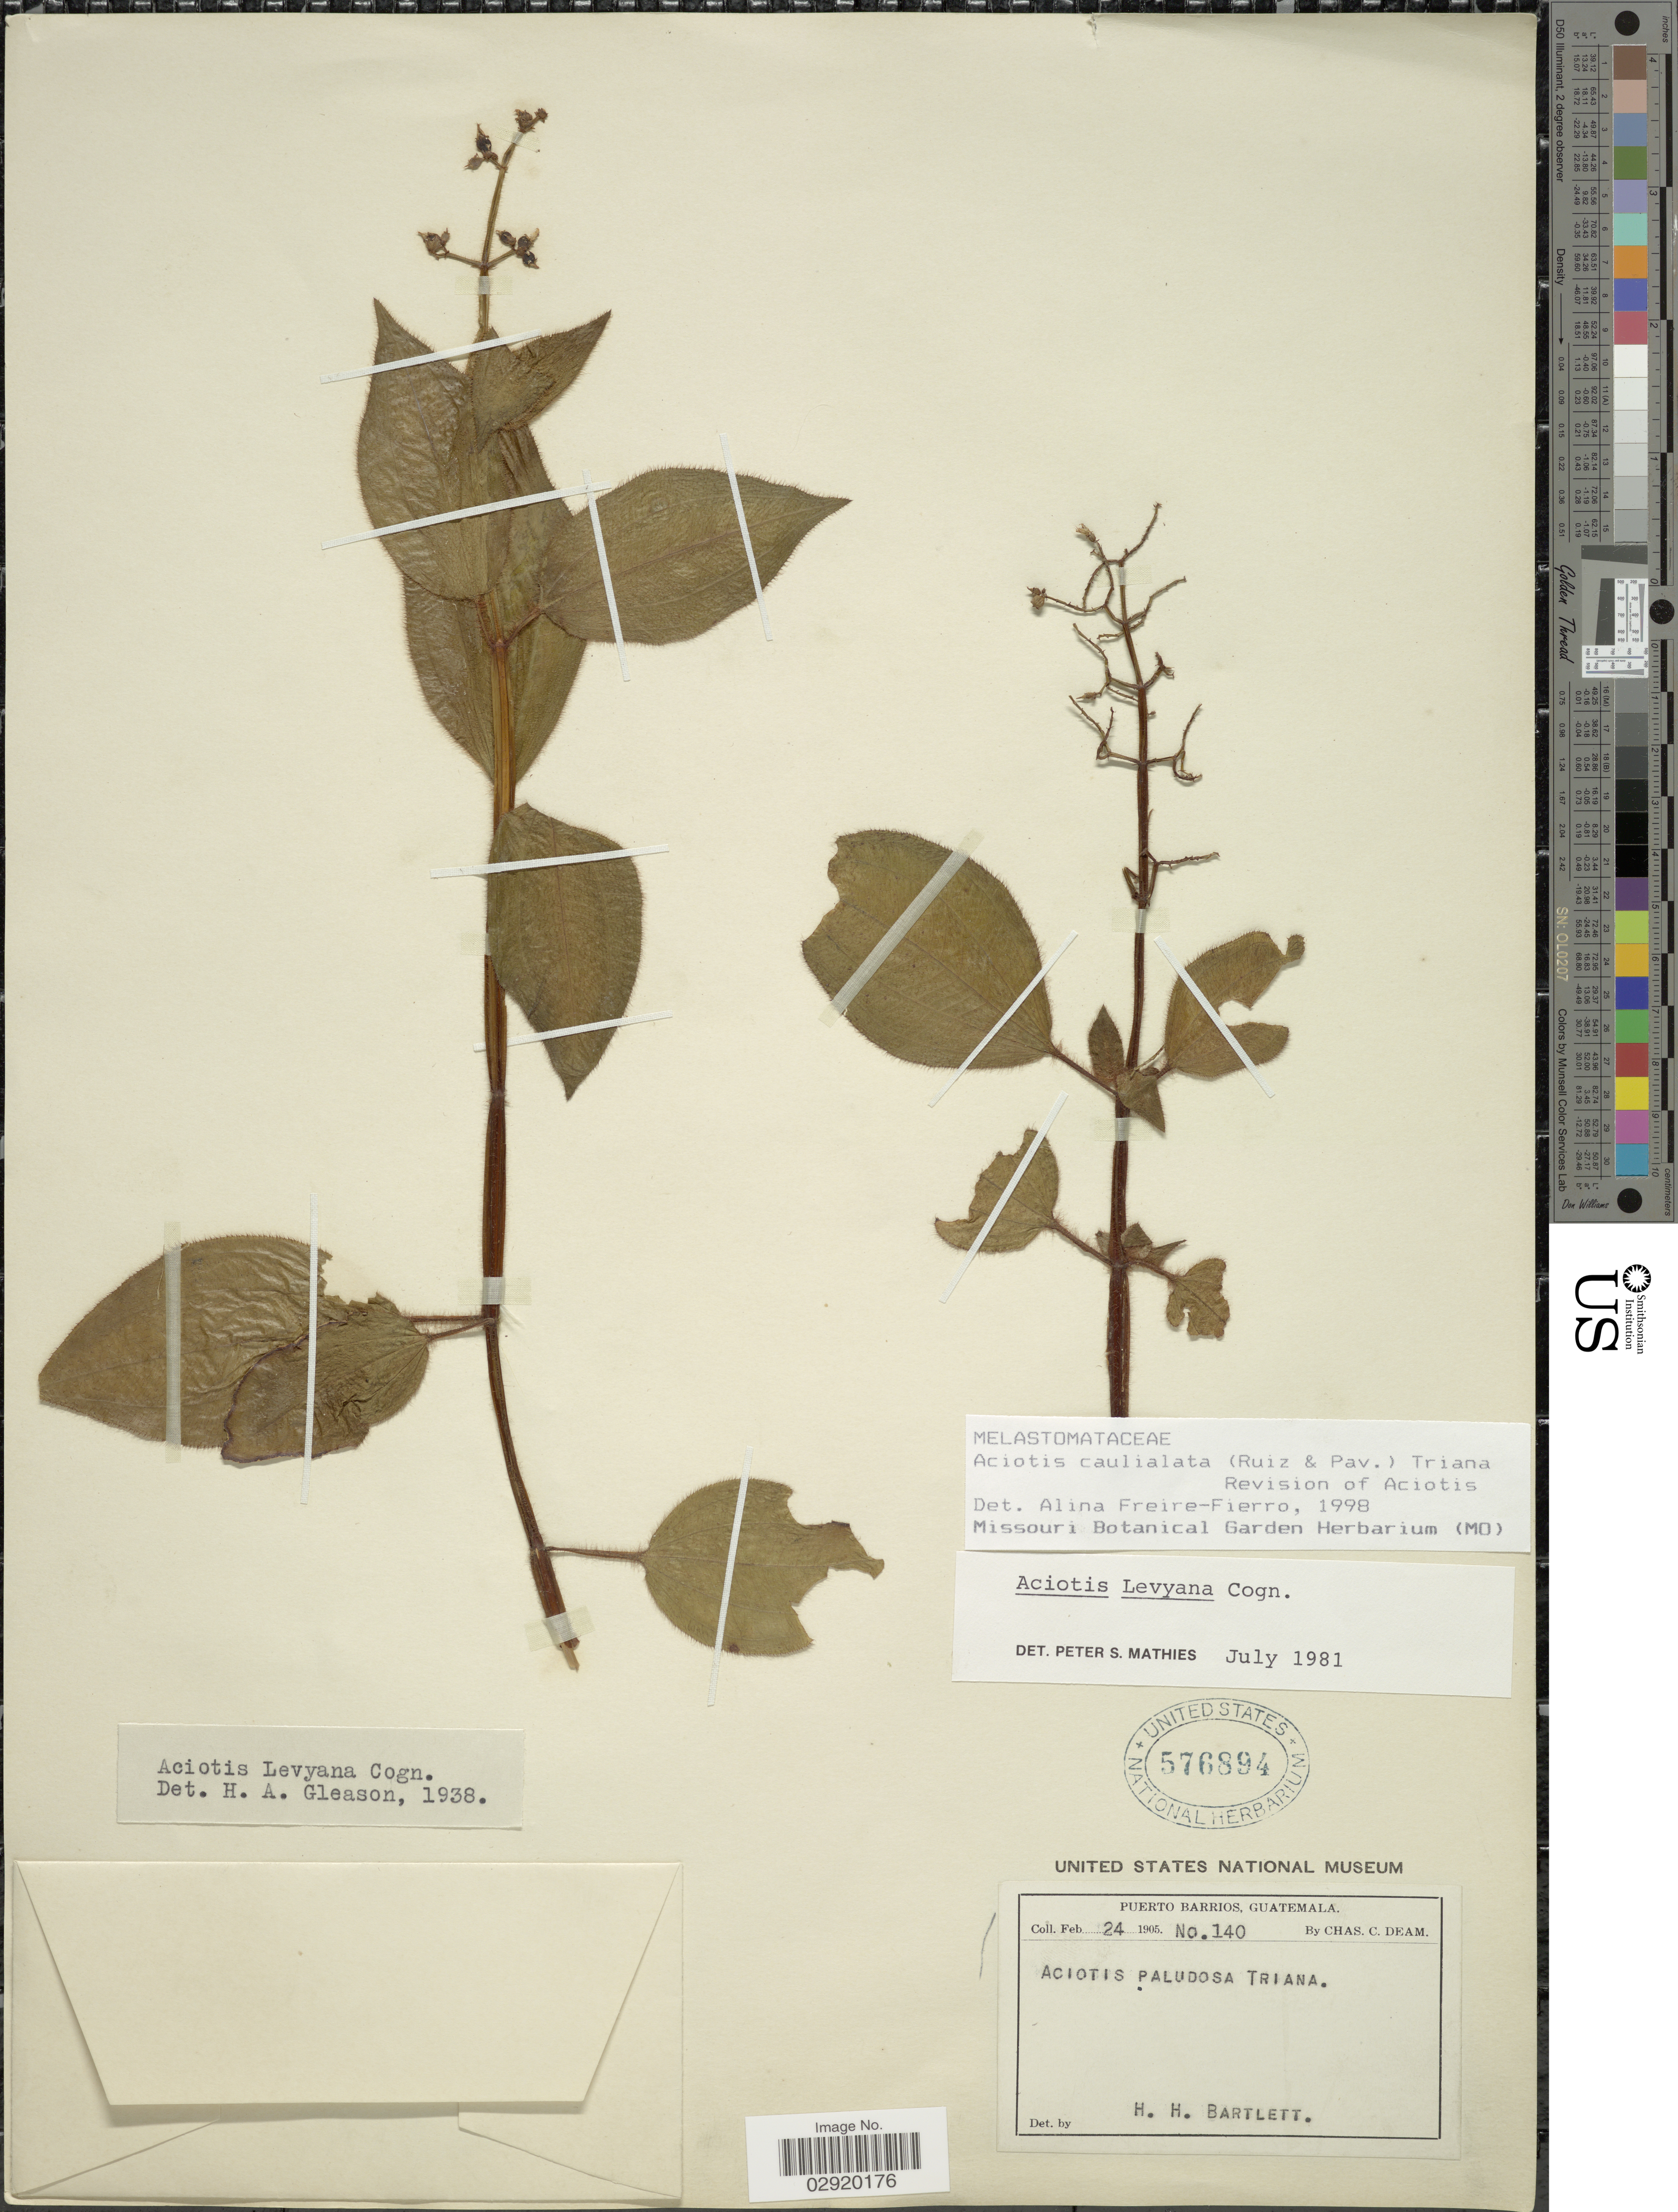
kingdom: Plantae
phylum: Tracheophyta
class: Magnoliopsida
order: Myrtales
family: Melastomataceae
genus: Aciotis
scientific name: Aciotis rubricaulis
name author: (Mart. ex DC.) Triana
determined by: Nunes da Silva, Diego, (RB), Jardim Botanico do Rio de Janeiro - Herbario (BRAZIL)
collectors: H. H. Bartlett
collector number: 140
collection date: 1905-02-24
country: Guatemala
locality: Puerto Barrios.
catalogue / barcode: US 576894